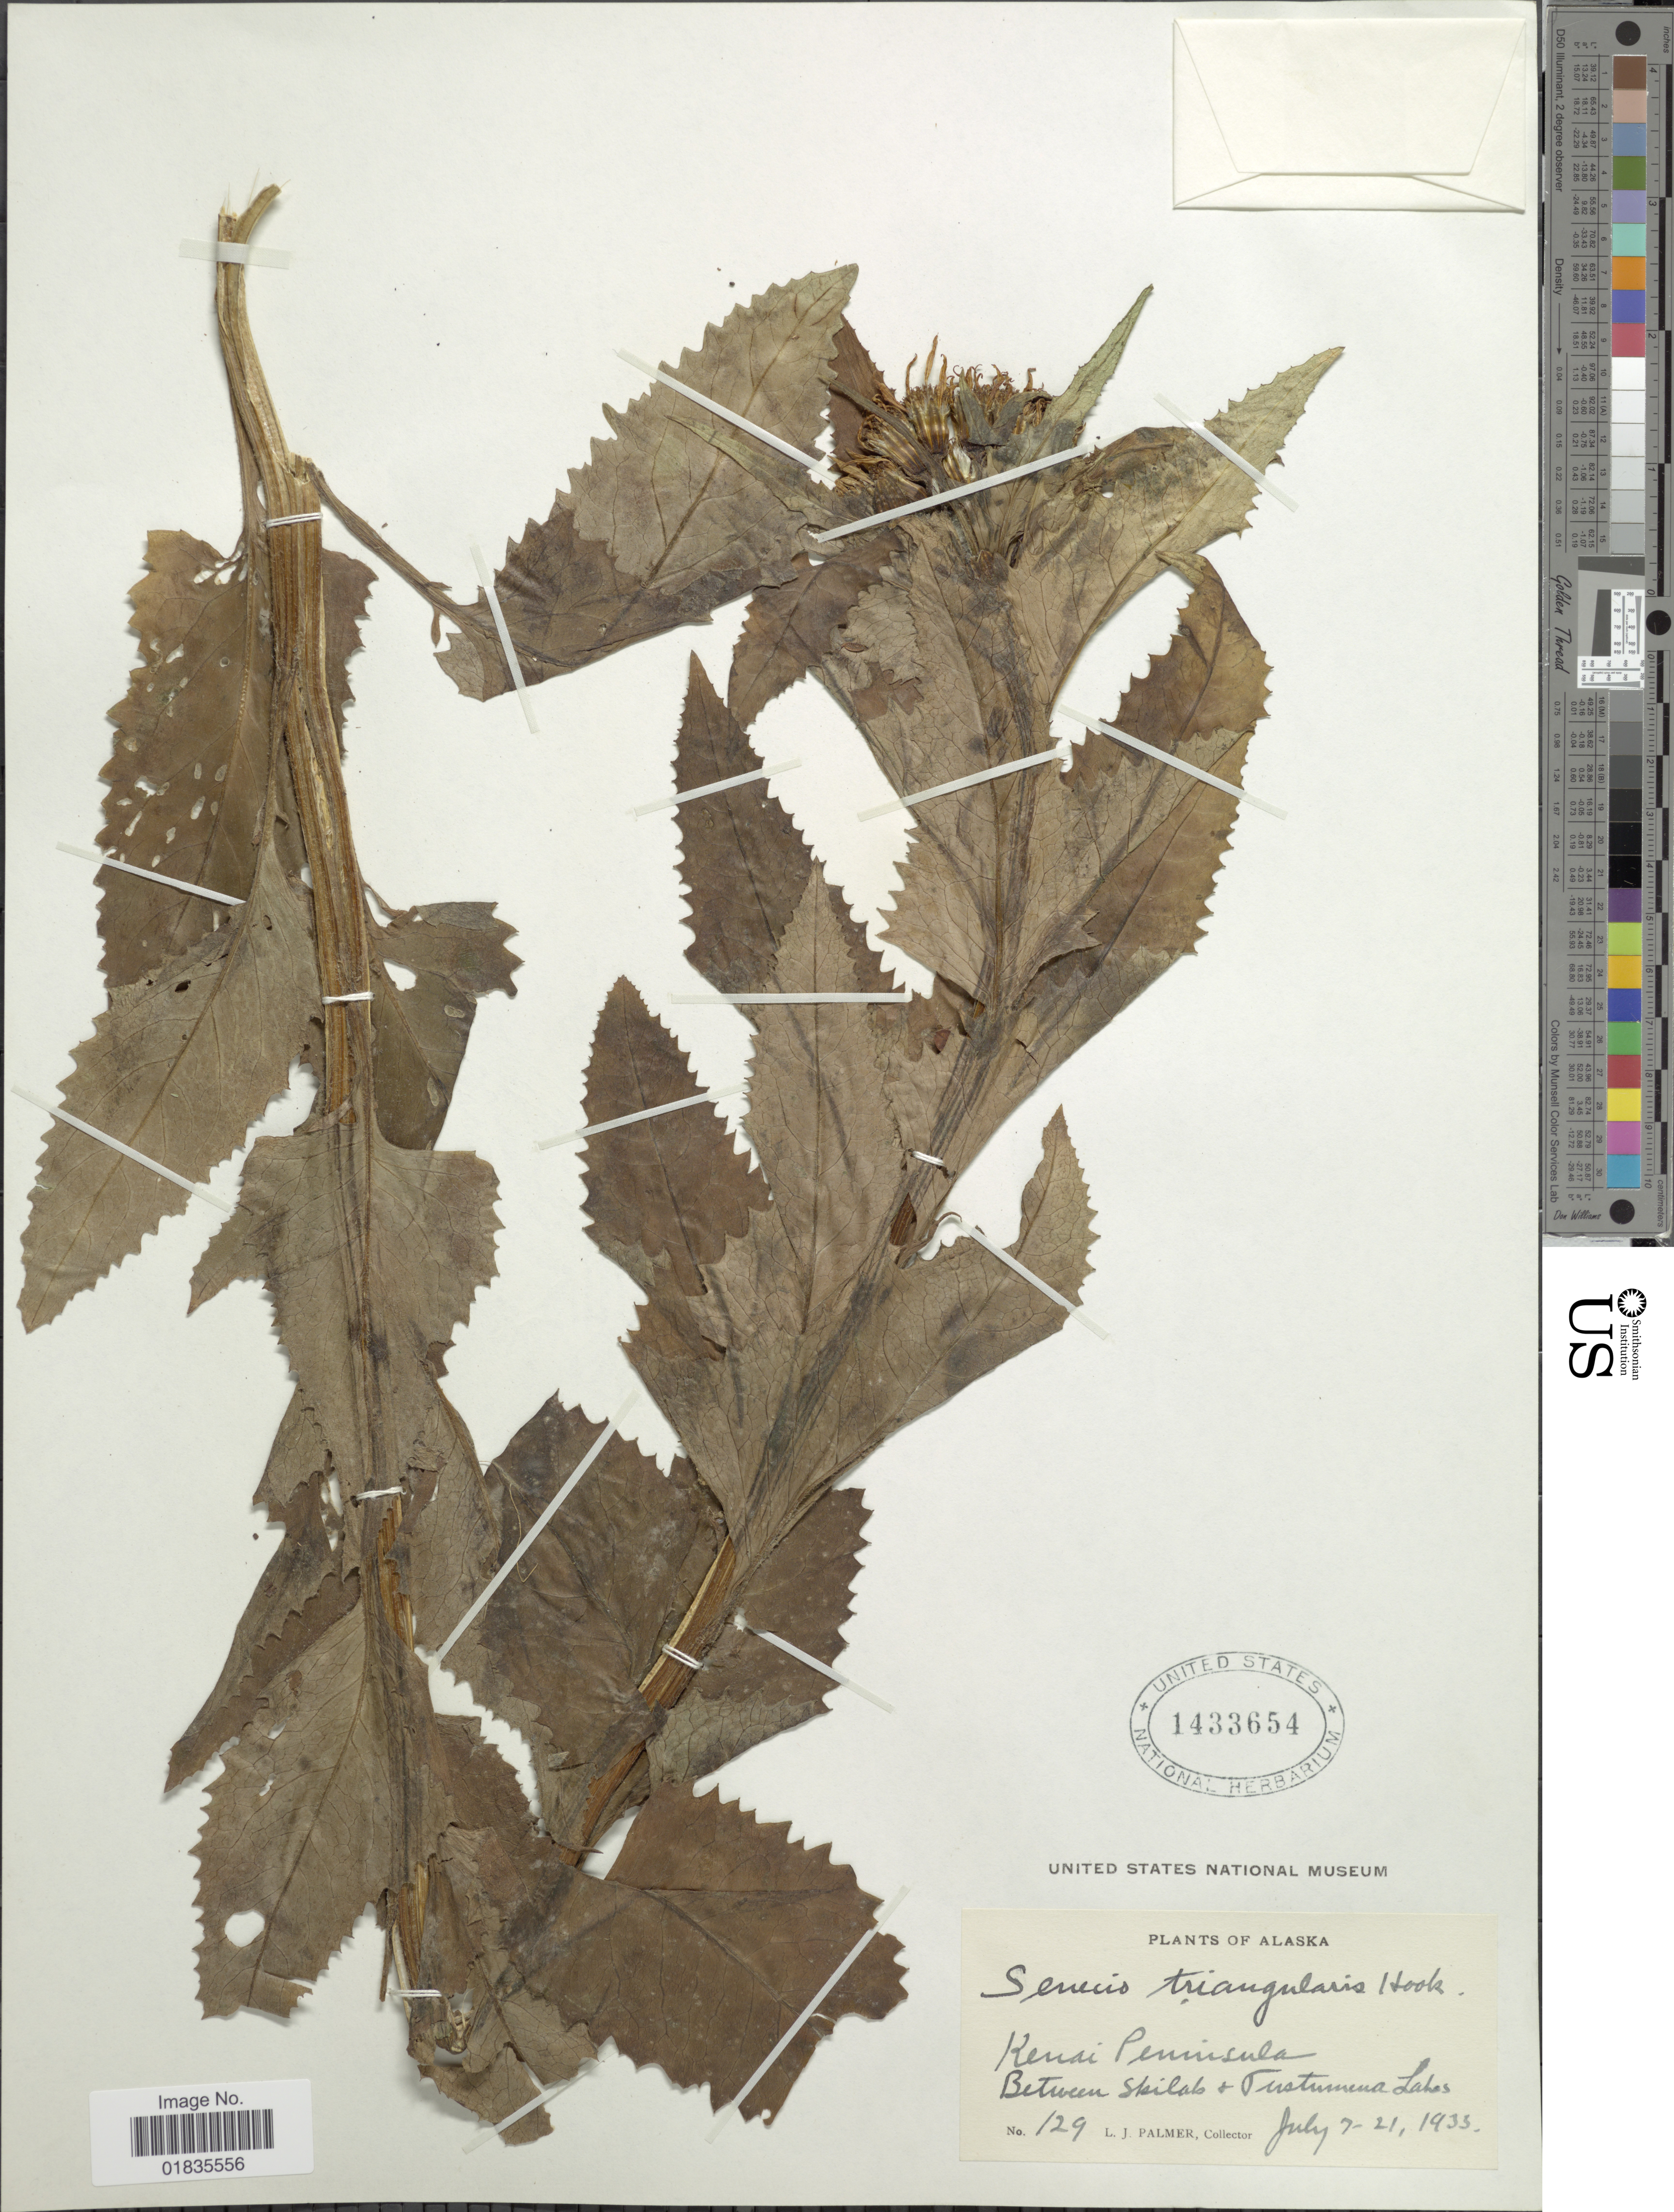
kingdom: Plantae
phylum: Tracheophyta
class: Magnoliopsida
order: Asterales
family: Asteraceae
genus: Senecio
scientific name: Senecio triangularis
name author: Hook.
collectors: L. J. Palmer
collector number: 129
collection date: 1933-07-07/1933-07-21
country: United States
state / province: Alaska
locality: Kenai Pensinsula, Between Skilak + Tustumena Lakes.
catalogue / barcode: US 1433654